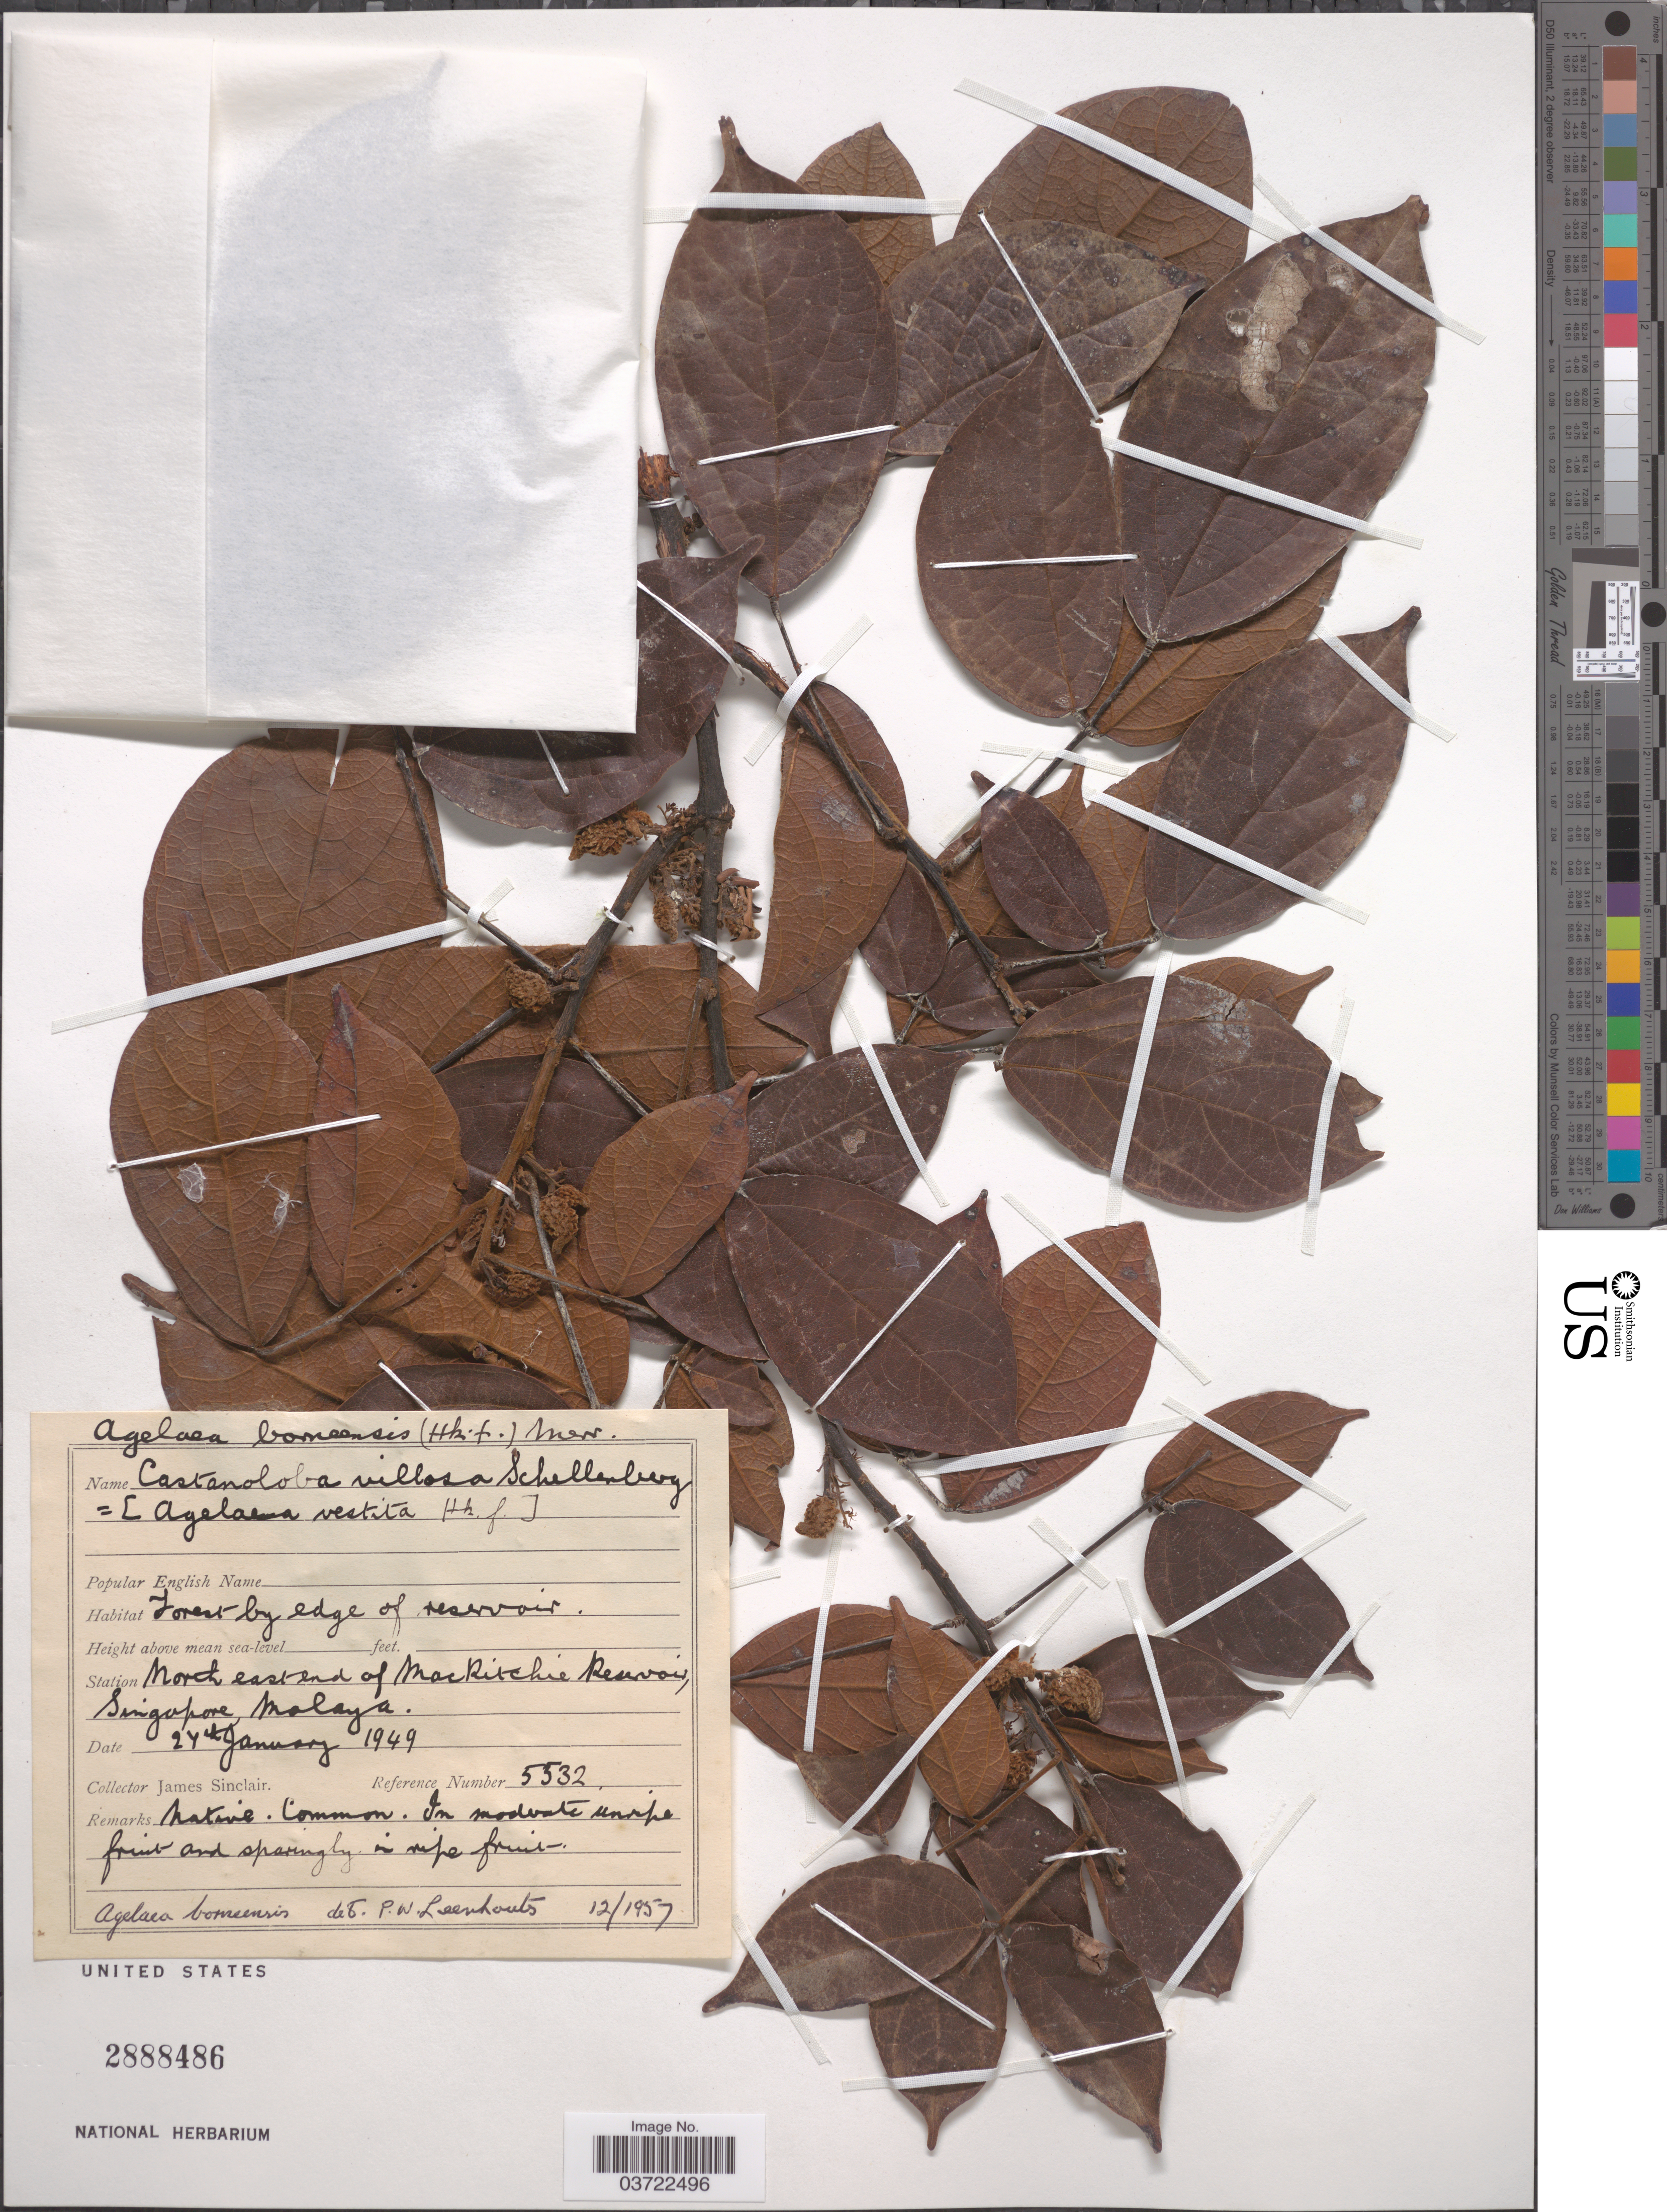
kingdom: Plantae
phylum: Tracheophyta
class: Magnoliopsida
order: Oxalidales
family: Connaraceae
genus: Agelaea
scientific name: Agelaea borneensis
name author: (Hook. f.) Merr.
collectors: J. Sinclair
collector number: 5532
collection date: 1949-01-24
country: Singapore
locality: Station North east end of MacRitchie Reservoir, Malaya.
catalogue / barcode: US 2888486